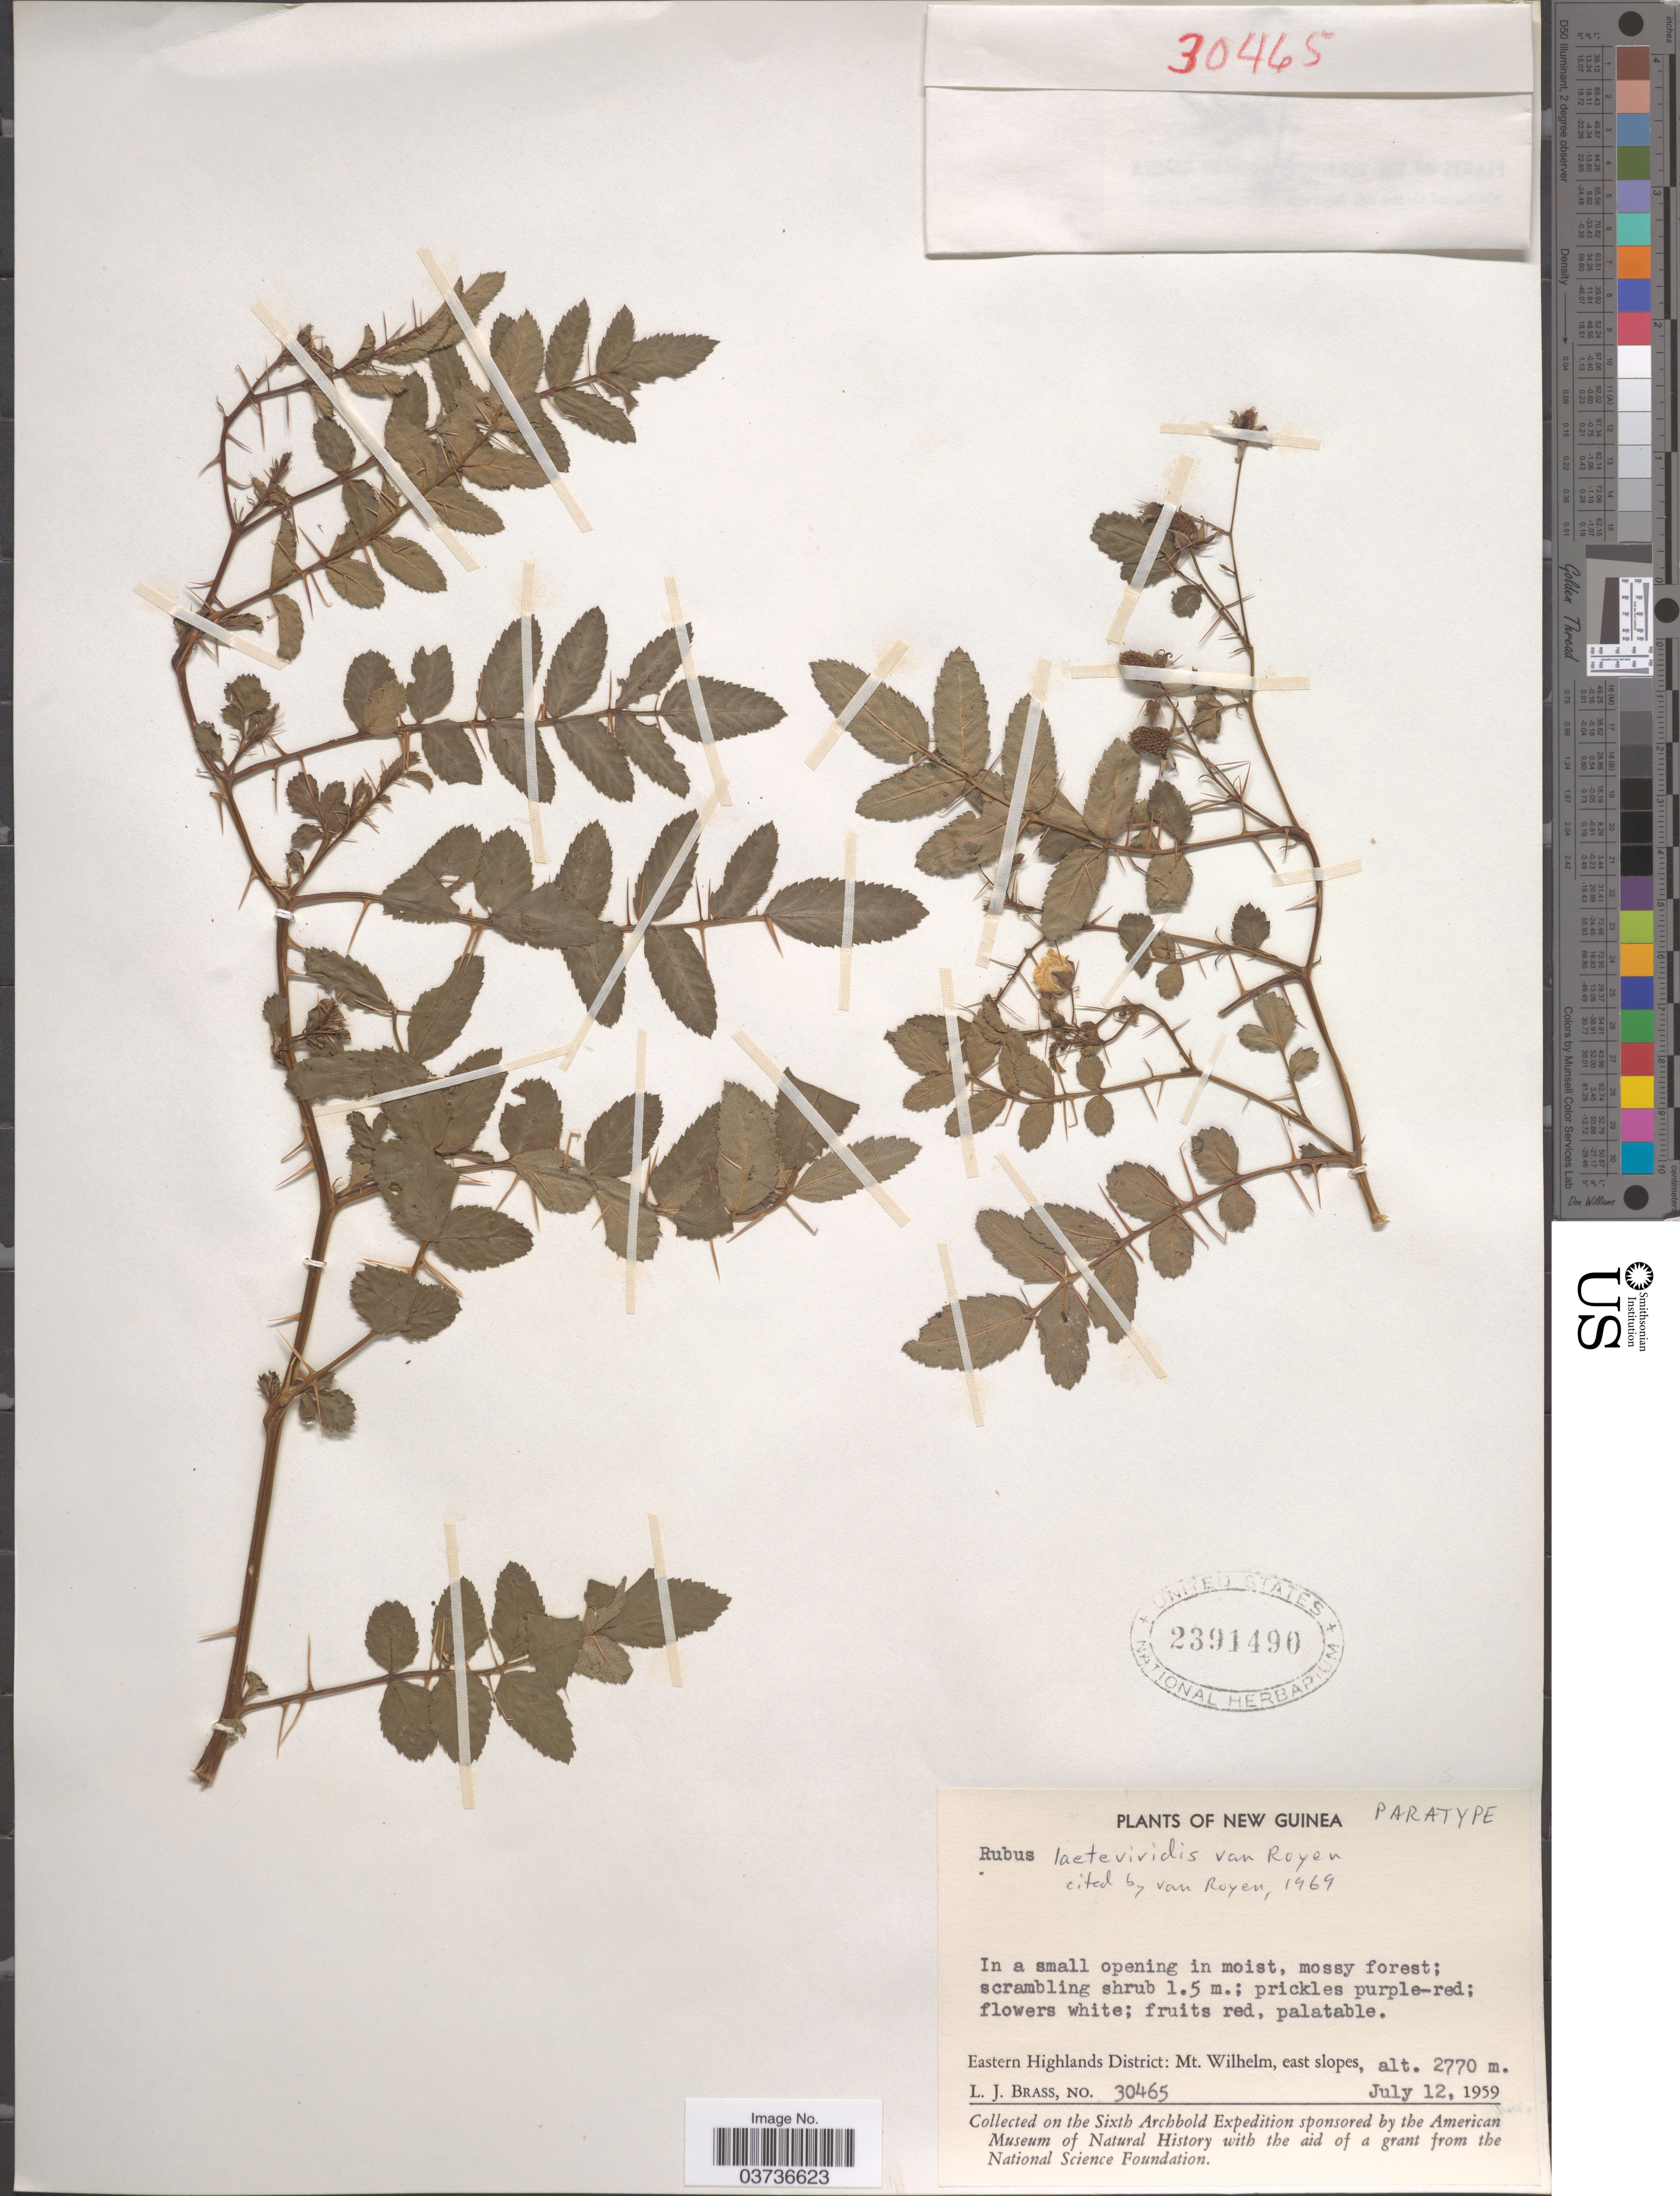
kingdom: Plantae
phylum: Tracheophyta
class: Magnoliopsida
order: Rosales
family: Rosaceae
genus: Rubus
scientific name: Rubus laeteviridis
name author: P. Royen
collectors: L. J. Brass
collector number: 30465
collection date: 1959-07-12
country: Papua New Guinea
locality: New Guinea. Eastern Highlands District: Mt. Wilhelm, east slopes.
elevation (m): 2770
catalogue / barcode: US 2391490